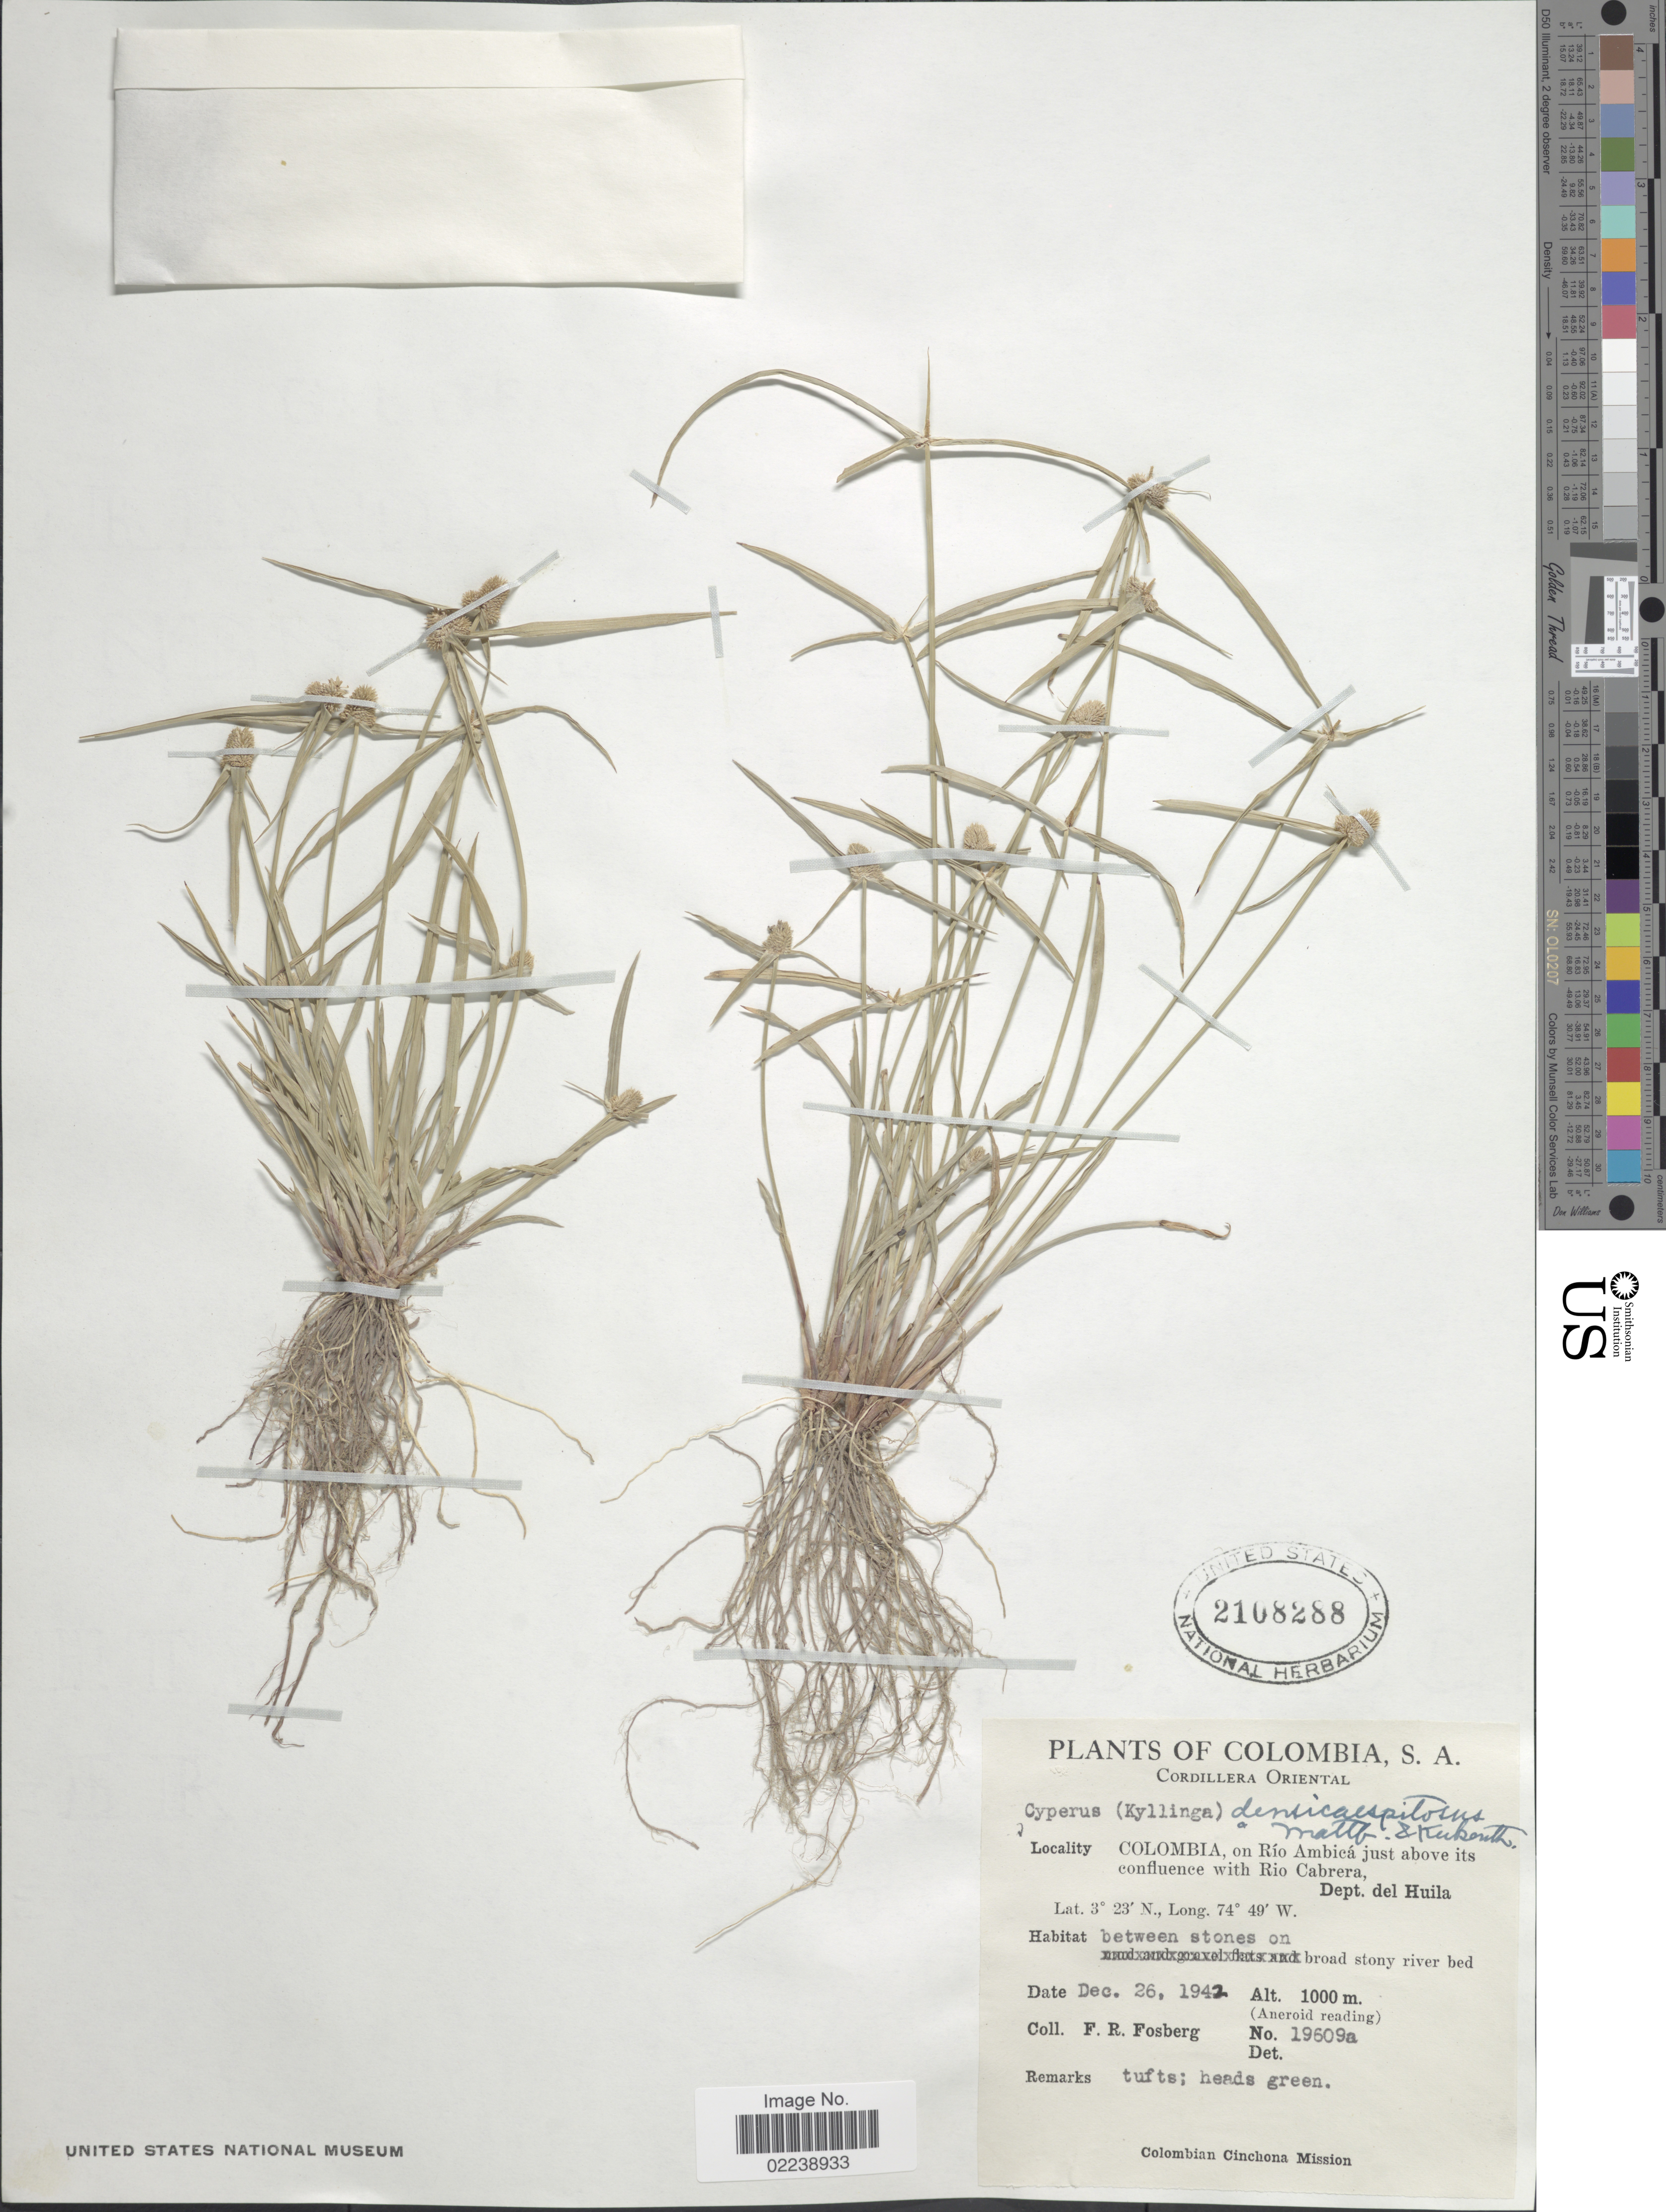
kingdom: Plantae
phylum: Tracheophyta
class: Liliopsida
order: Poales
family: Cyperaceae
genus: Cyperus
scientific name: Cyperus hortensis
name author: (Salzm. ex Steud.) Dorr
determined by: Strong, M. T., (US), Smithsonian Institution - National Museum of Natural History (UNITED STATES)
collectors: F. R. Fosberg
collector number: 19609a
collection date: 1942-12-26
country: Colombia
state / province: Huila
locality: Cordillera Oriental, on Rio Ambica just above its confluence with Rio Cabrera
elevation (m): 1000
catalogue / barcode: US 2108288